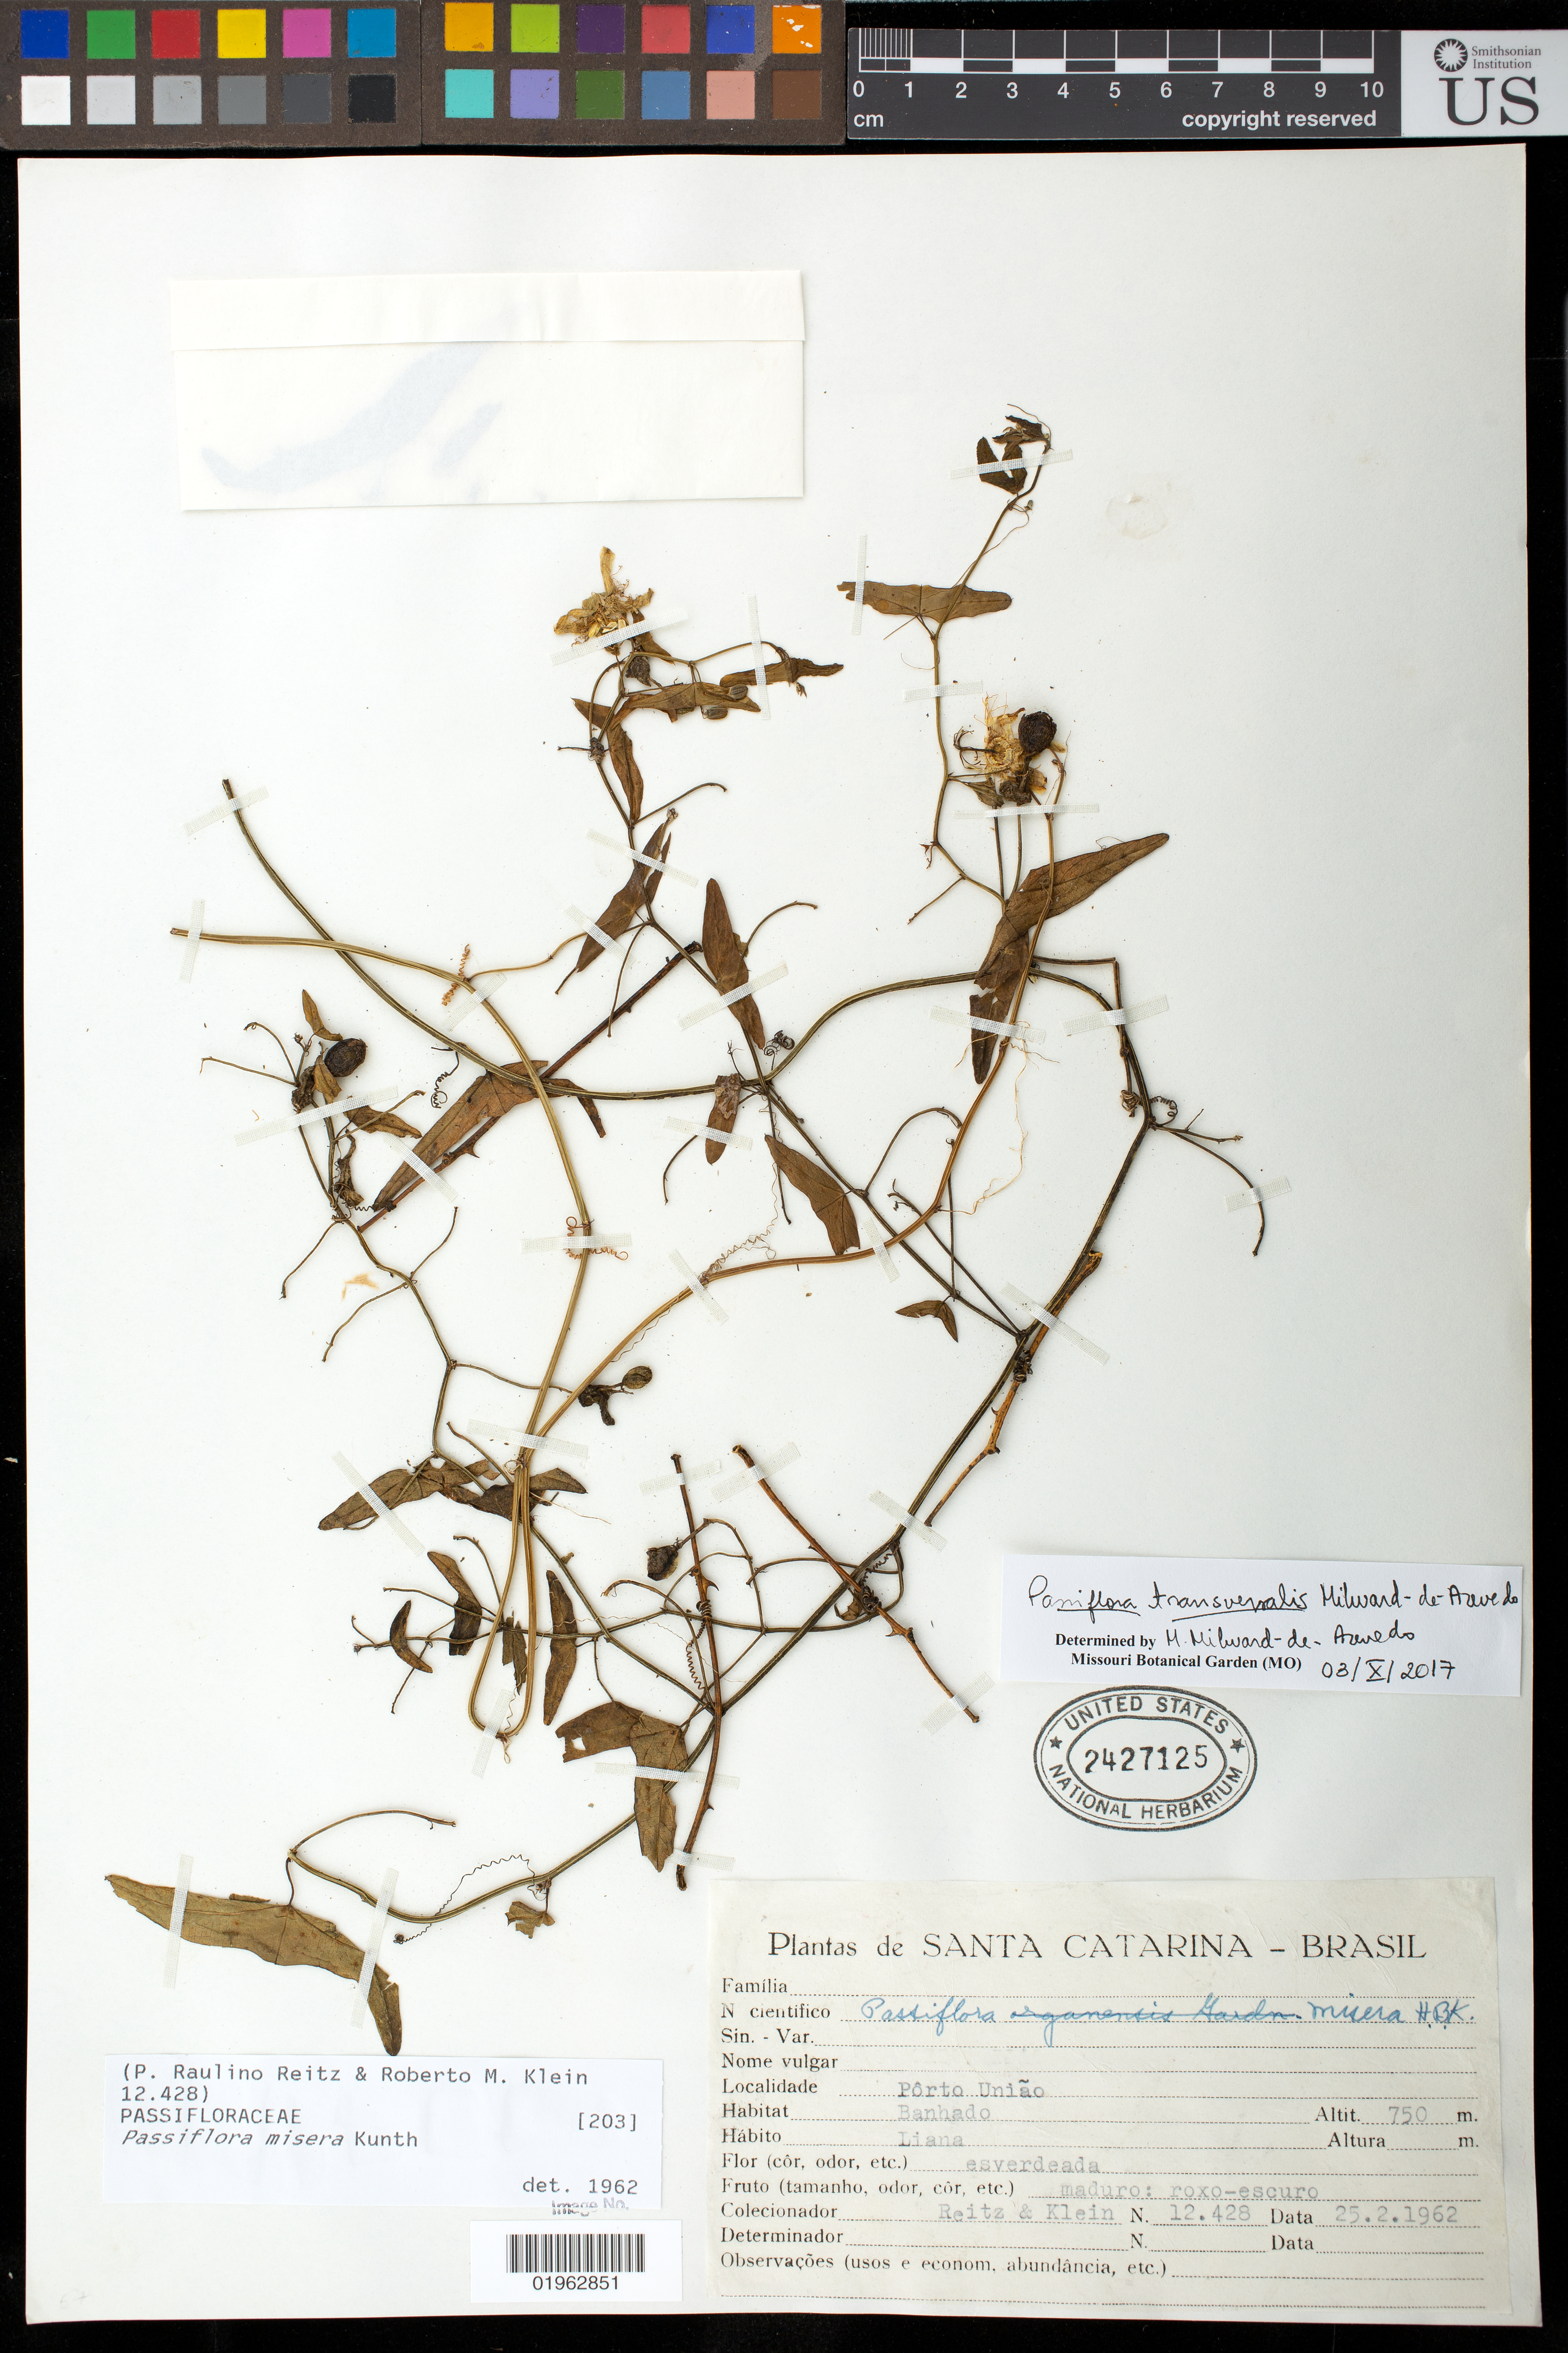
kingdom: Plantae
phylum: Tracheophyta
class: Magnoliopsida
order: Malpighiales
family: Passifloraceae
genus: Passiflora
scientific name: Passiflora transversalis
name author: Azevedo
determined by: Azevedo, M. A. Milward de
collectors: -- Reitz & Klein, --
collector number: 12.428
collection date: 1962-02-25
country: Brazil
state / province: Santa Catarina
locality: Porto Uniao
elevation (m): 750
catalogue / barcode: US 2427125